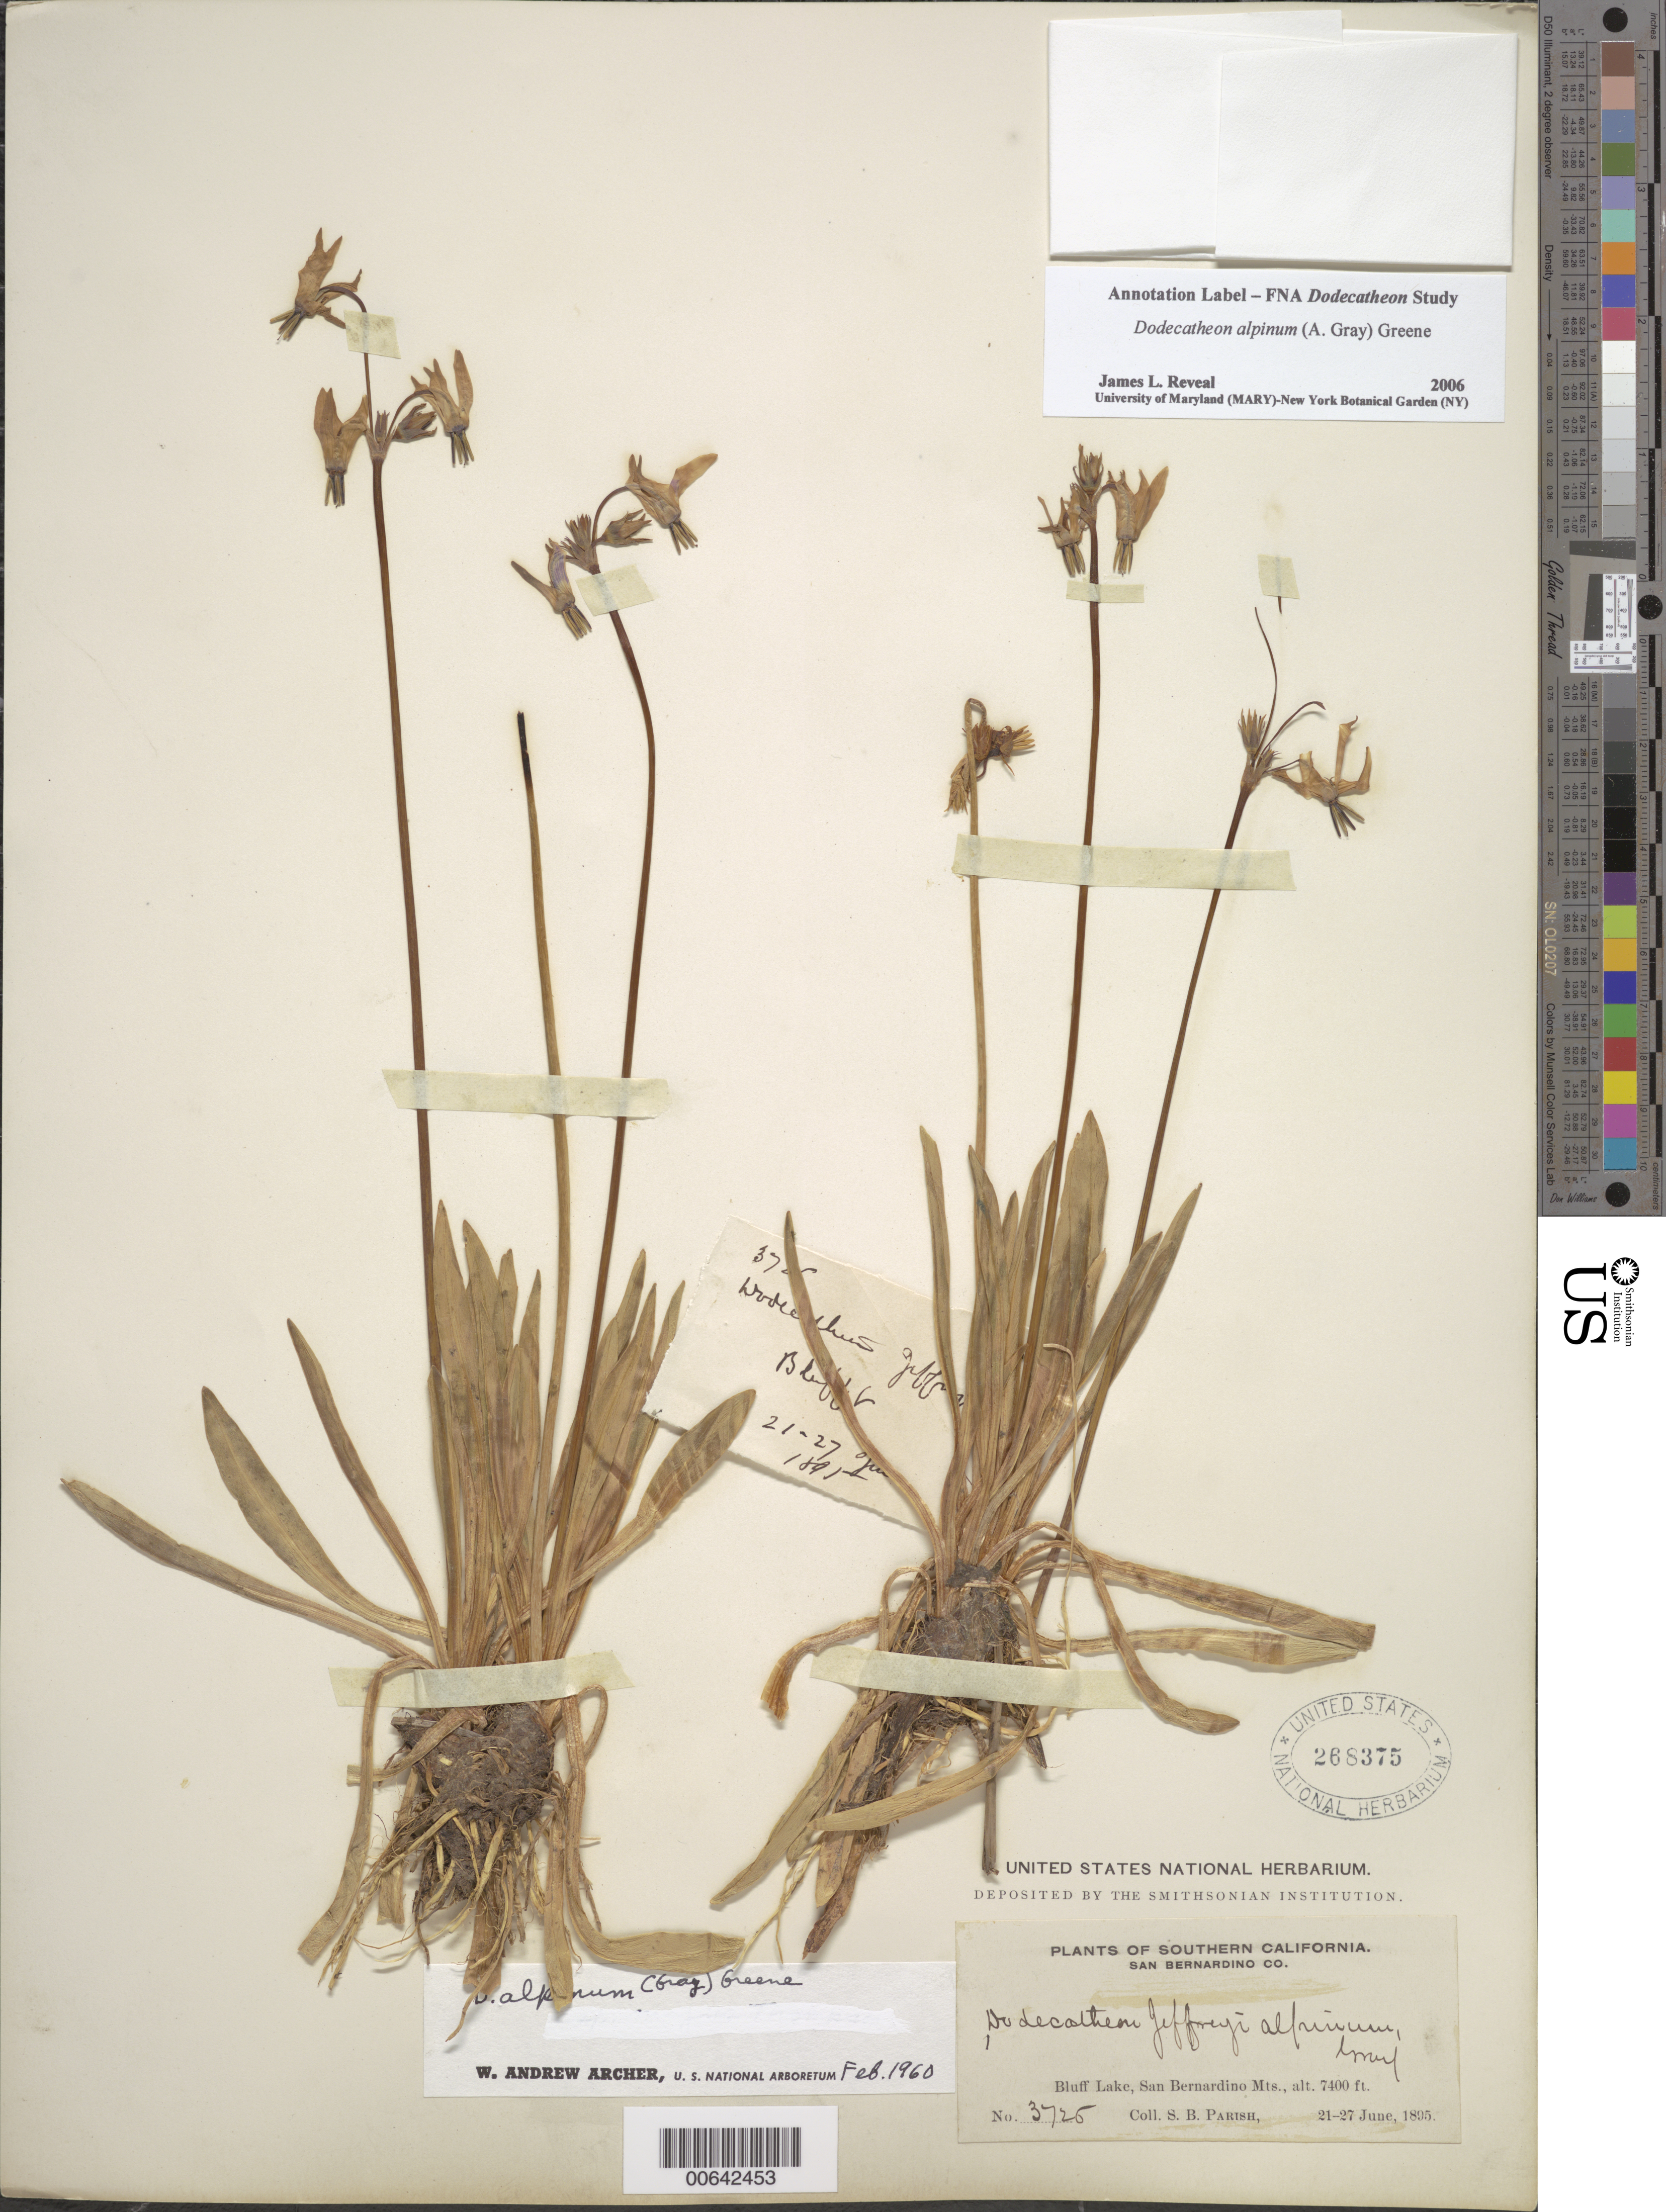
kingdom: Plantae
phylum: Tracheophyta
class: Magnoliopsida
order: Ericales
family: Primulaceae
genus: Dodecatheon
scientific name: Dodecatheon alpinum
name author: (A. Gray) Greene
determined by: Archer, W. A., (NA), United States National Arboretum, USDA/ARS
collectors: S. B. Parish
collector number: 3726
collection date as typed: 21 Jun 1895 to 27 Jun 1895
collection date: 1895-06-21/1895-06-27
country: United States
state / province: California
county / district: San Bernardino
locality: Bluff Lake, San Bernardino Mts.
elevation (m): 2256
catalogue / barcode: US 268375